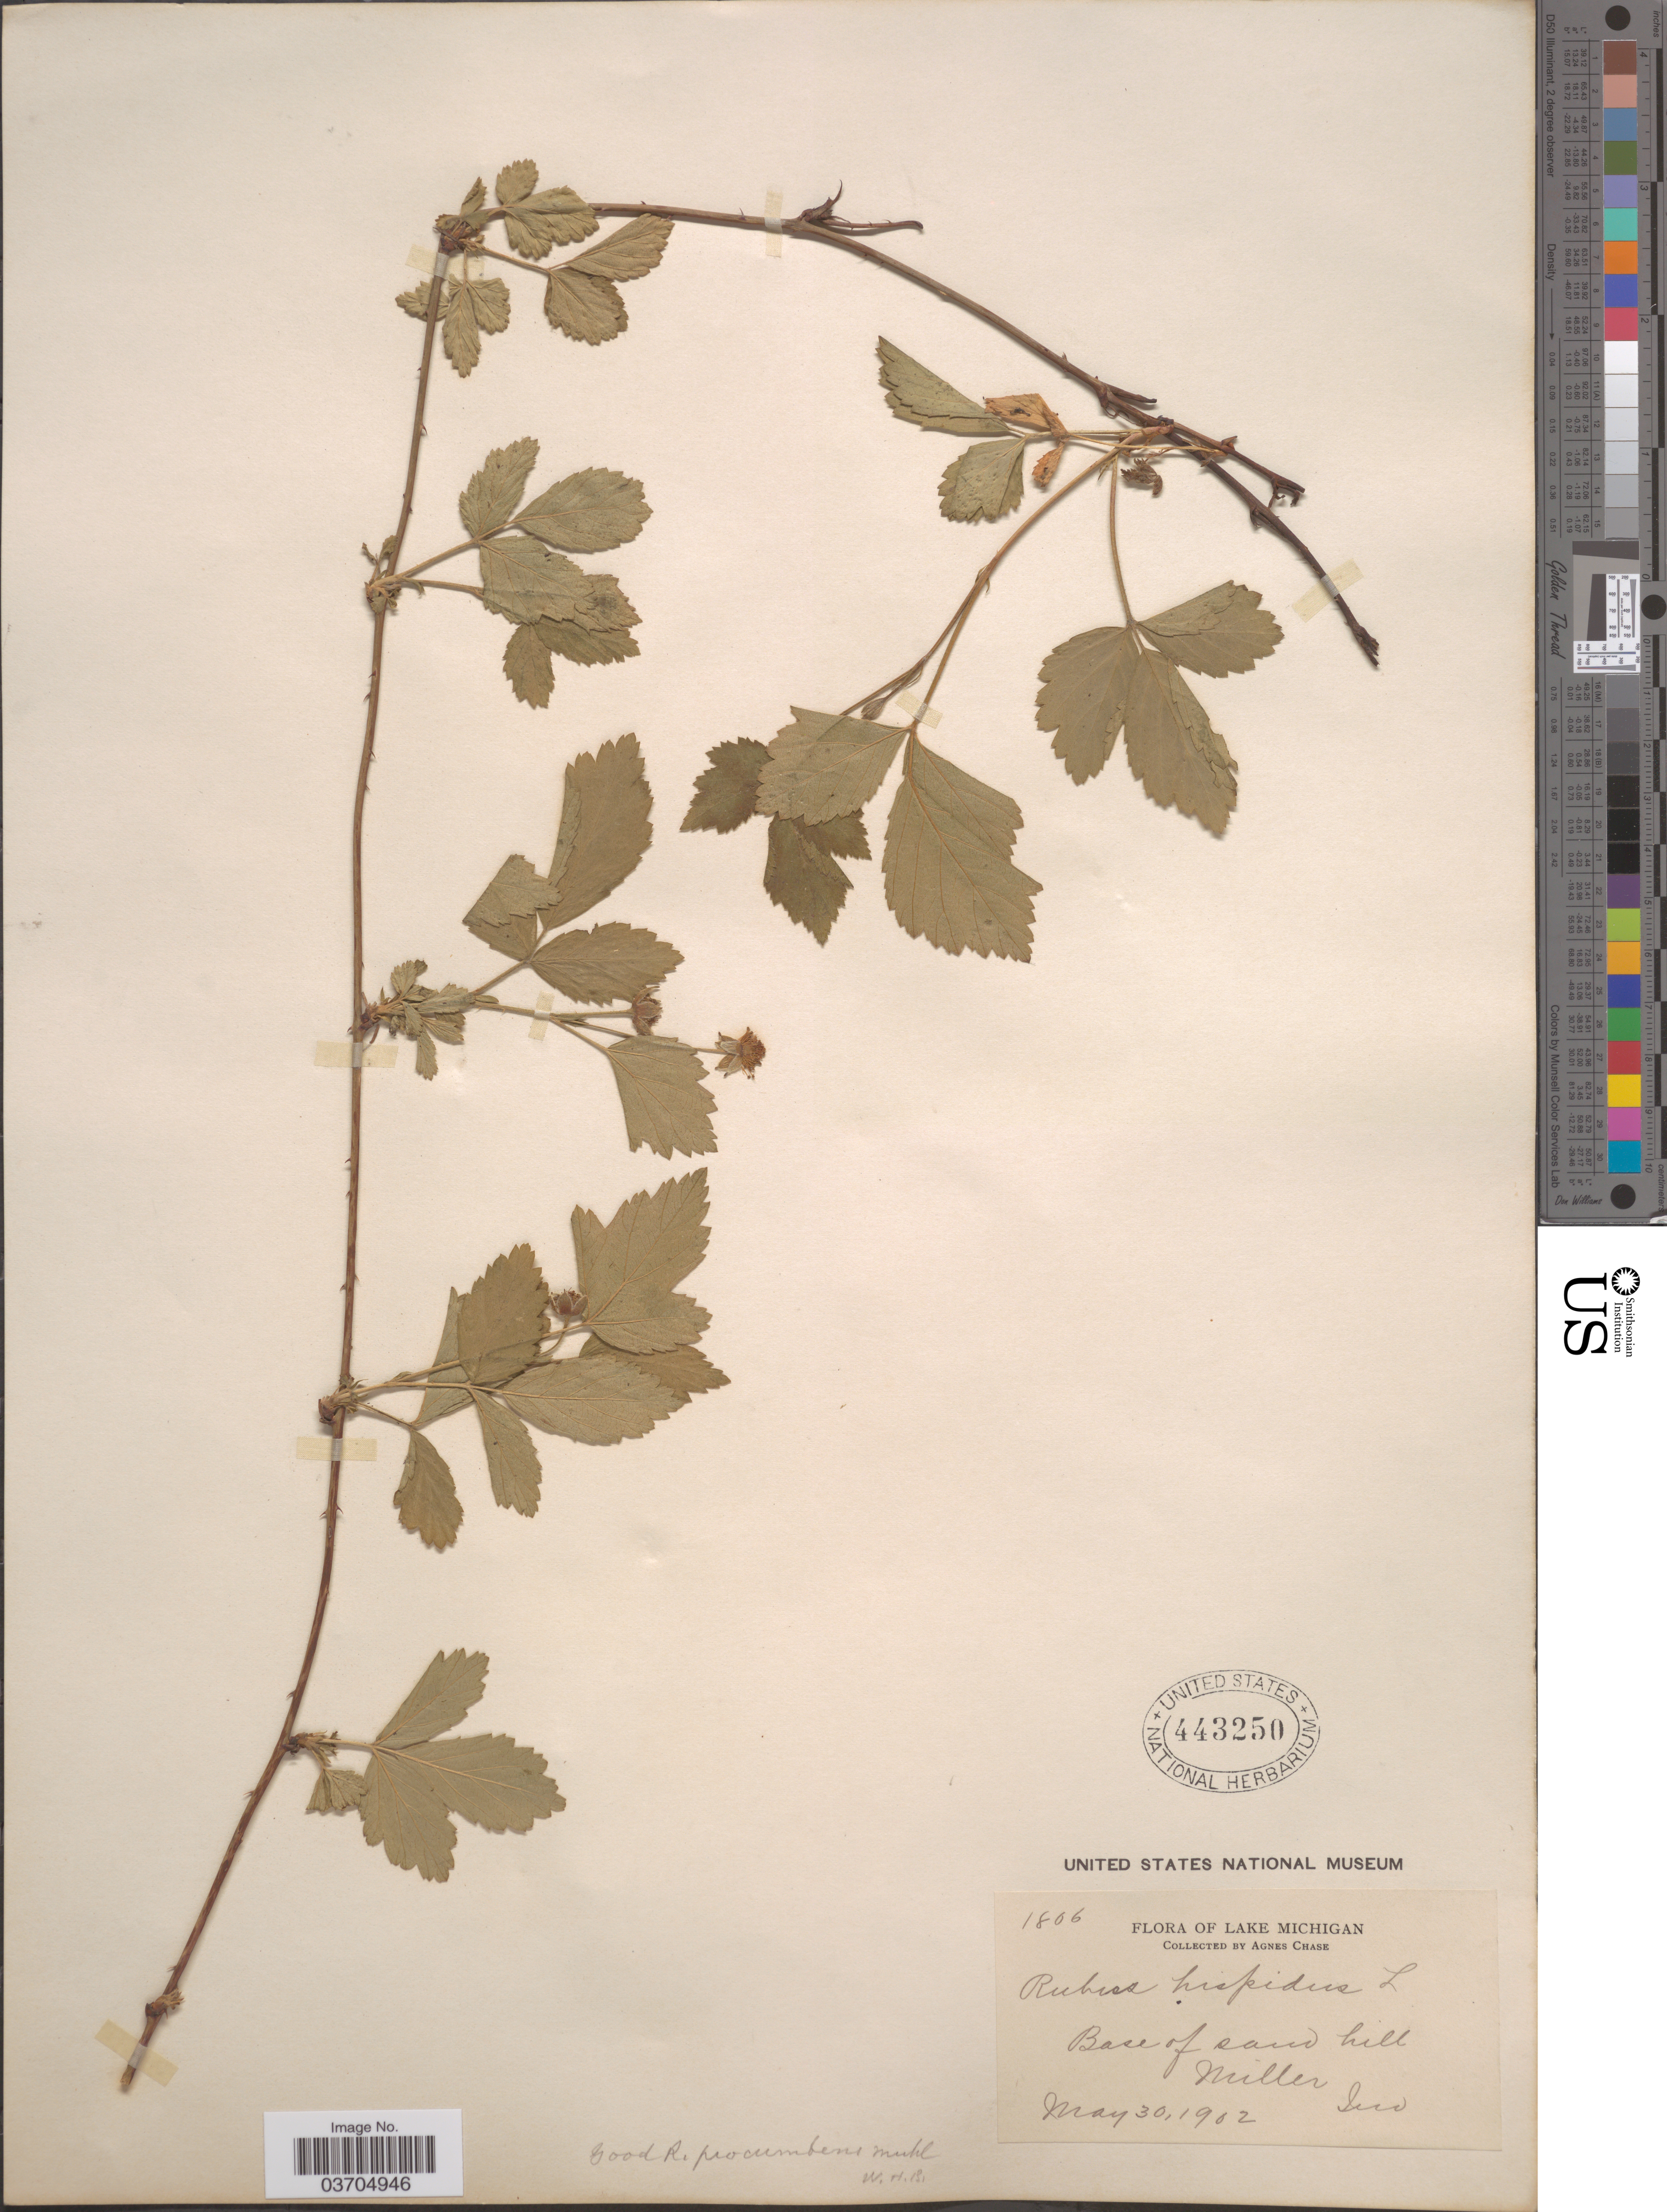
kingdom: Plantae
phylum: Tracheophyta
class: Magnoliopsida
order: Rosales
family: Rosaceae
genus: Rubus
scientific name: Rubus serratus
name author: J.F. Gmel.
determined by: Widrlechner, M. P.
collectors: A. Chase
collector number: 1806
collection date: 1902-05-30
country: United States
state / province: Indiana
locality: Lake Michigan. Base of sand hill Miller.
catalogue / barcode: US 443250